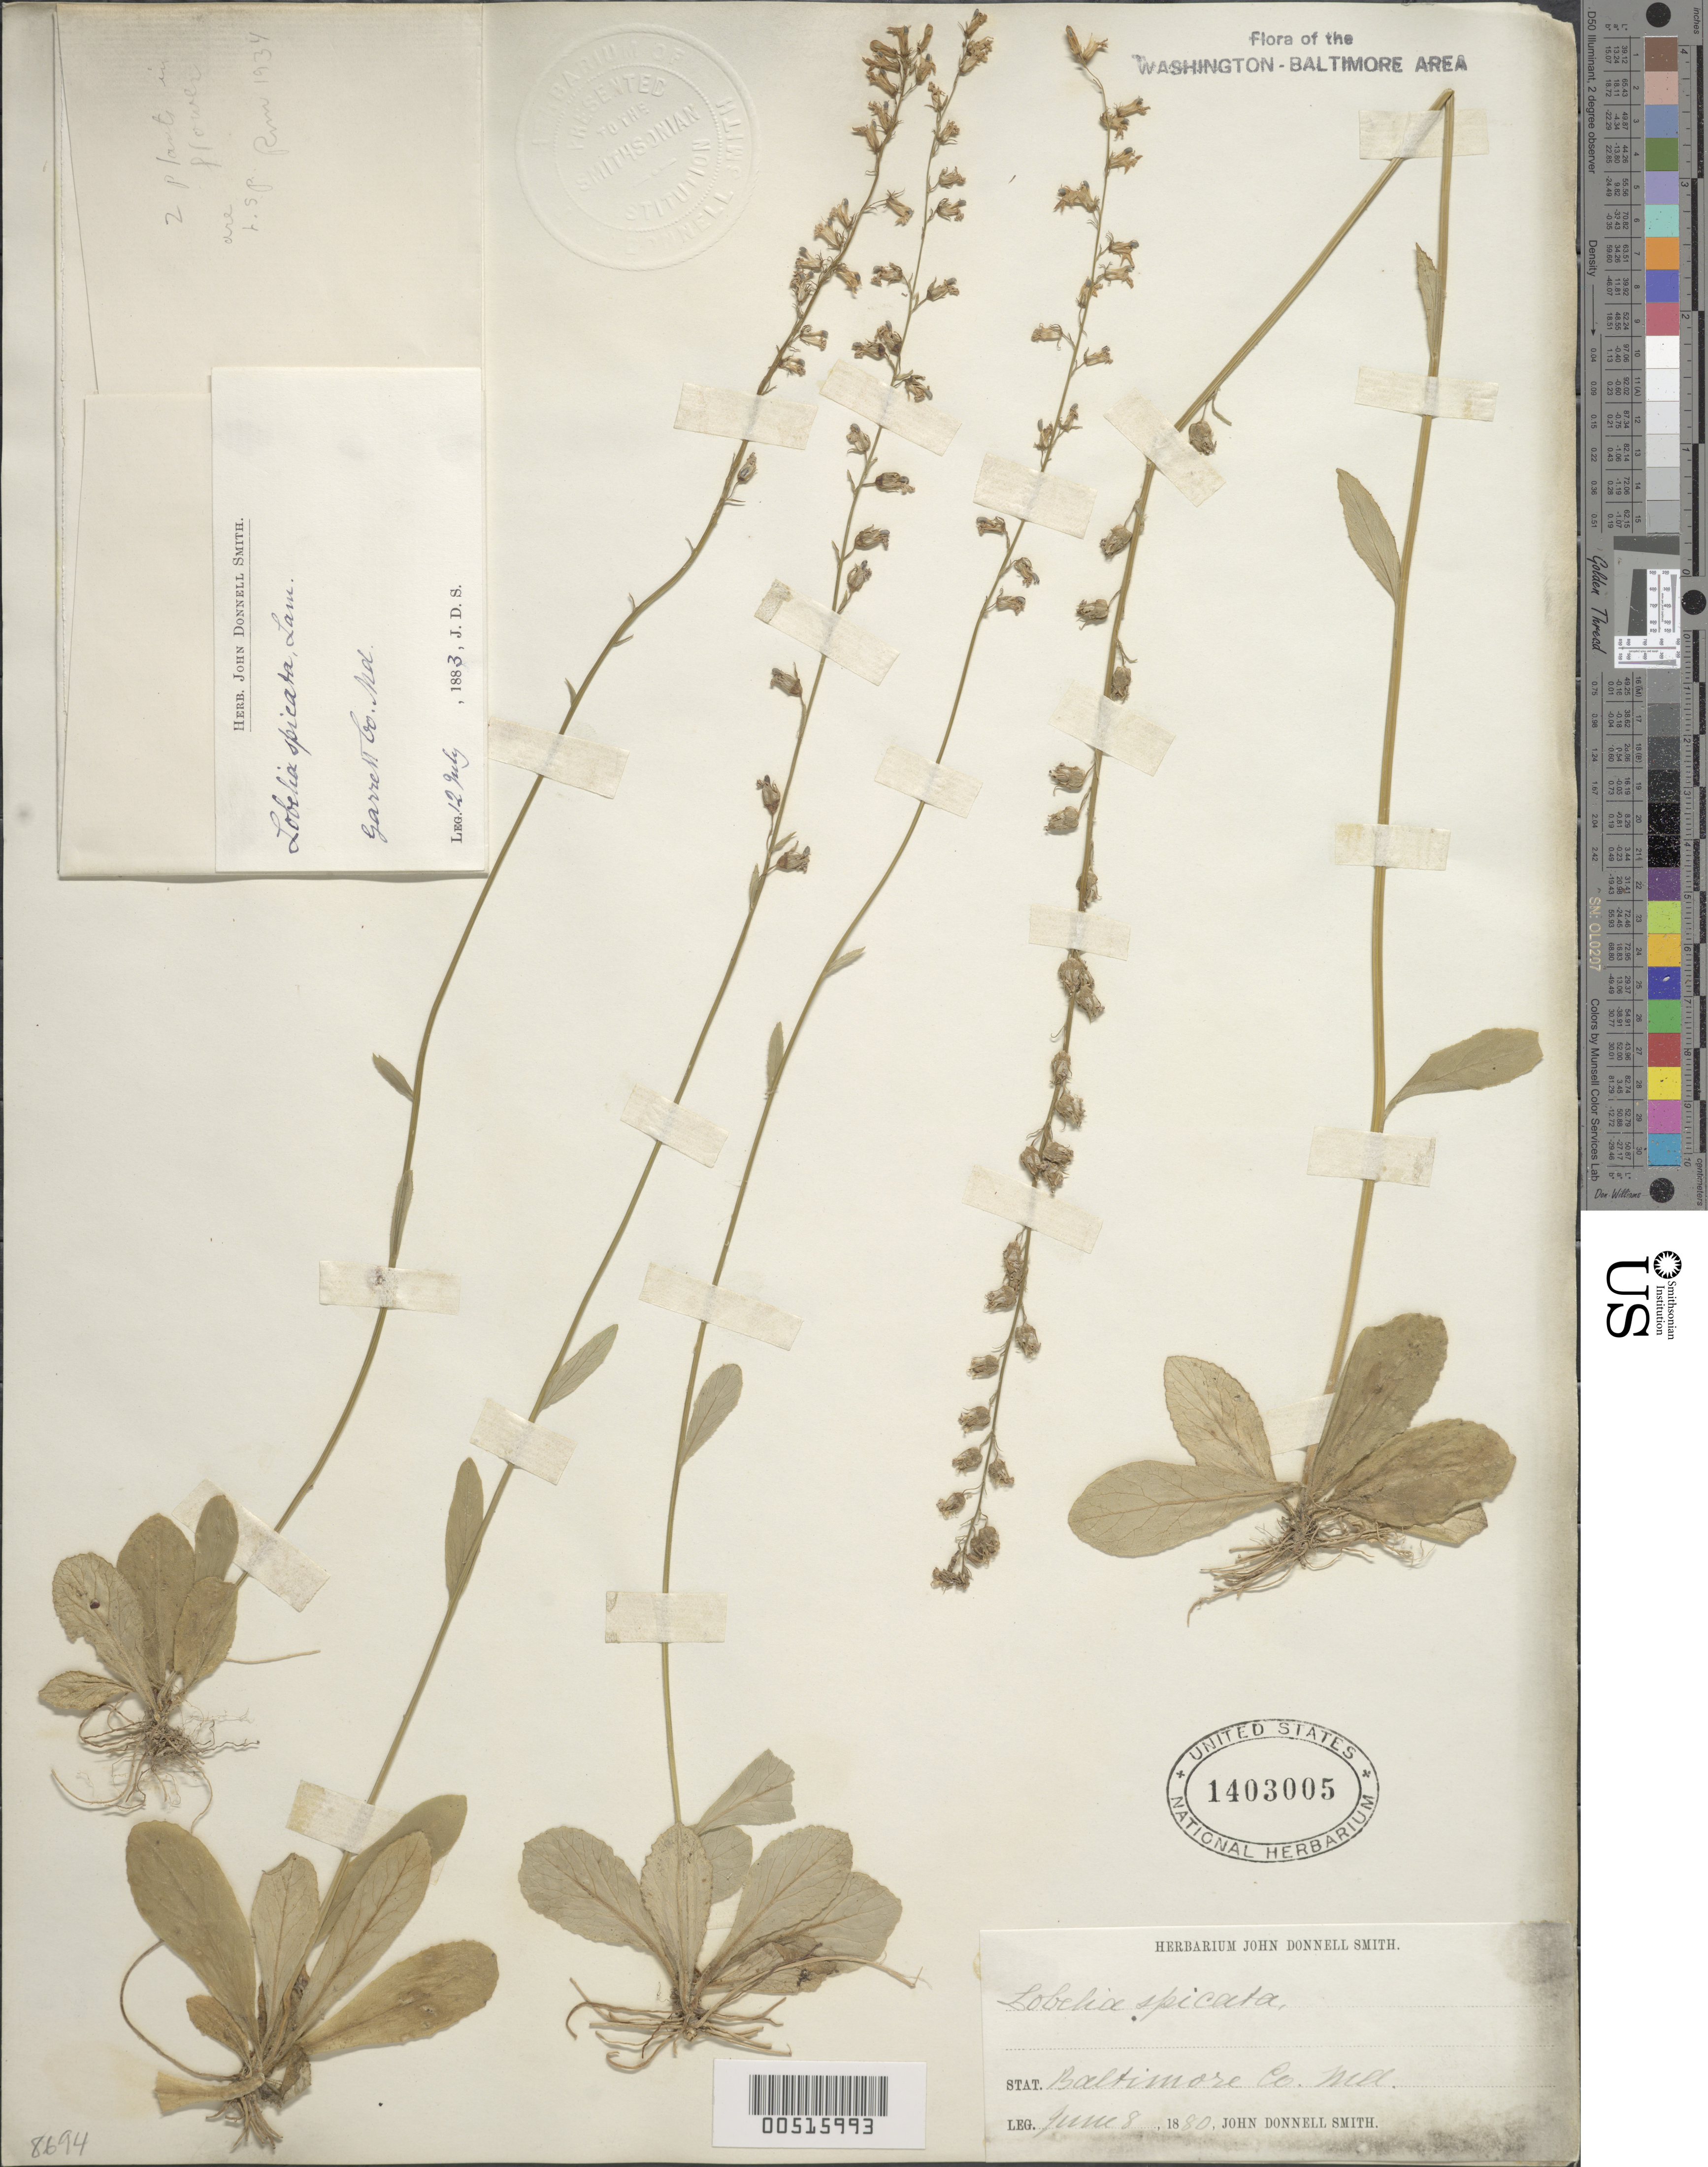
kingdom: Plantae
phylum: Tracheophyta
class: Magnoliopsida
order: Asterales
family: Campanulaceae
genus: Lobelia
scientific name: Lobelia spicata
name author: Lam.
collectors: J. Donnell Smith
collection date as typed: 08 Jun 1880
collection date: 1880-06-08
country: United States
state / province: Maryland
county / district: Baltimore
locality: No Locality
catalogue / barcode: US 1403005